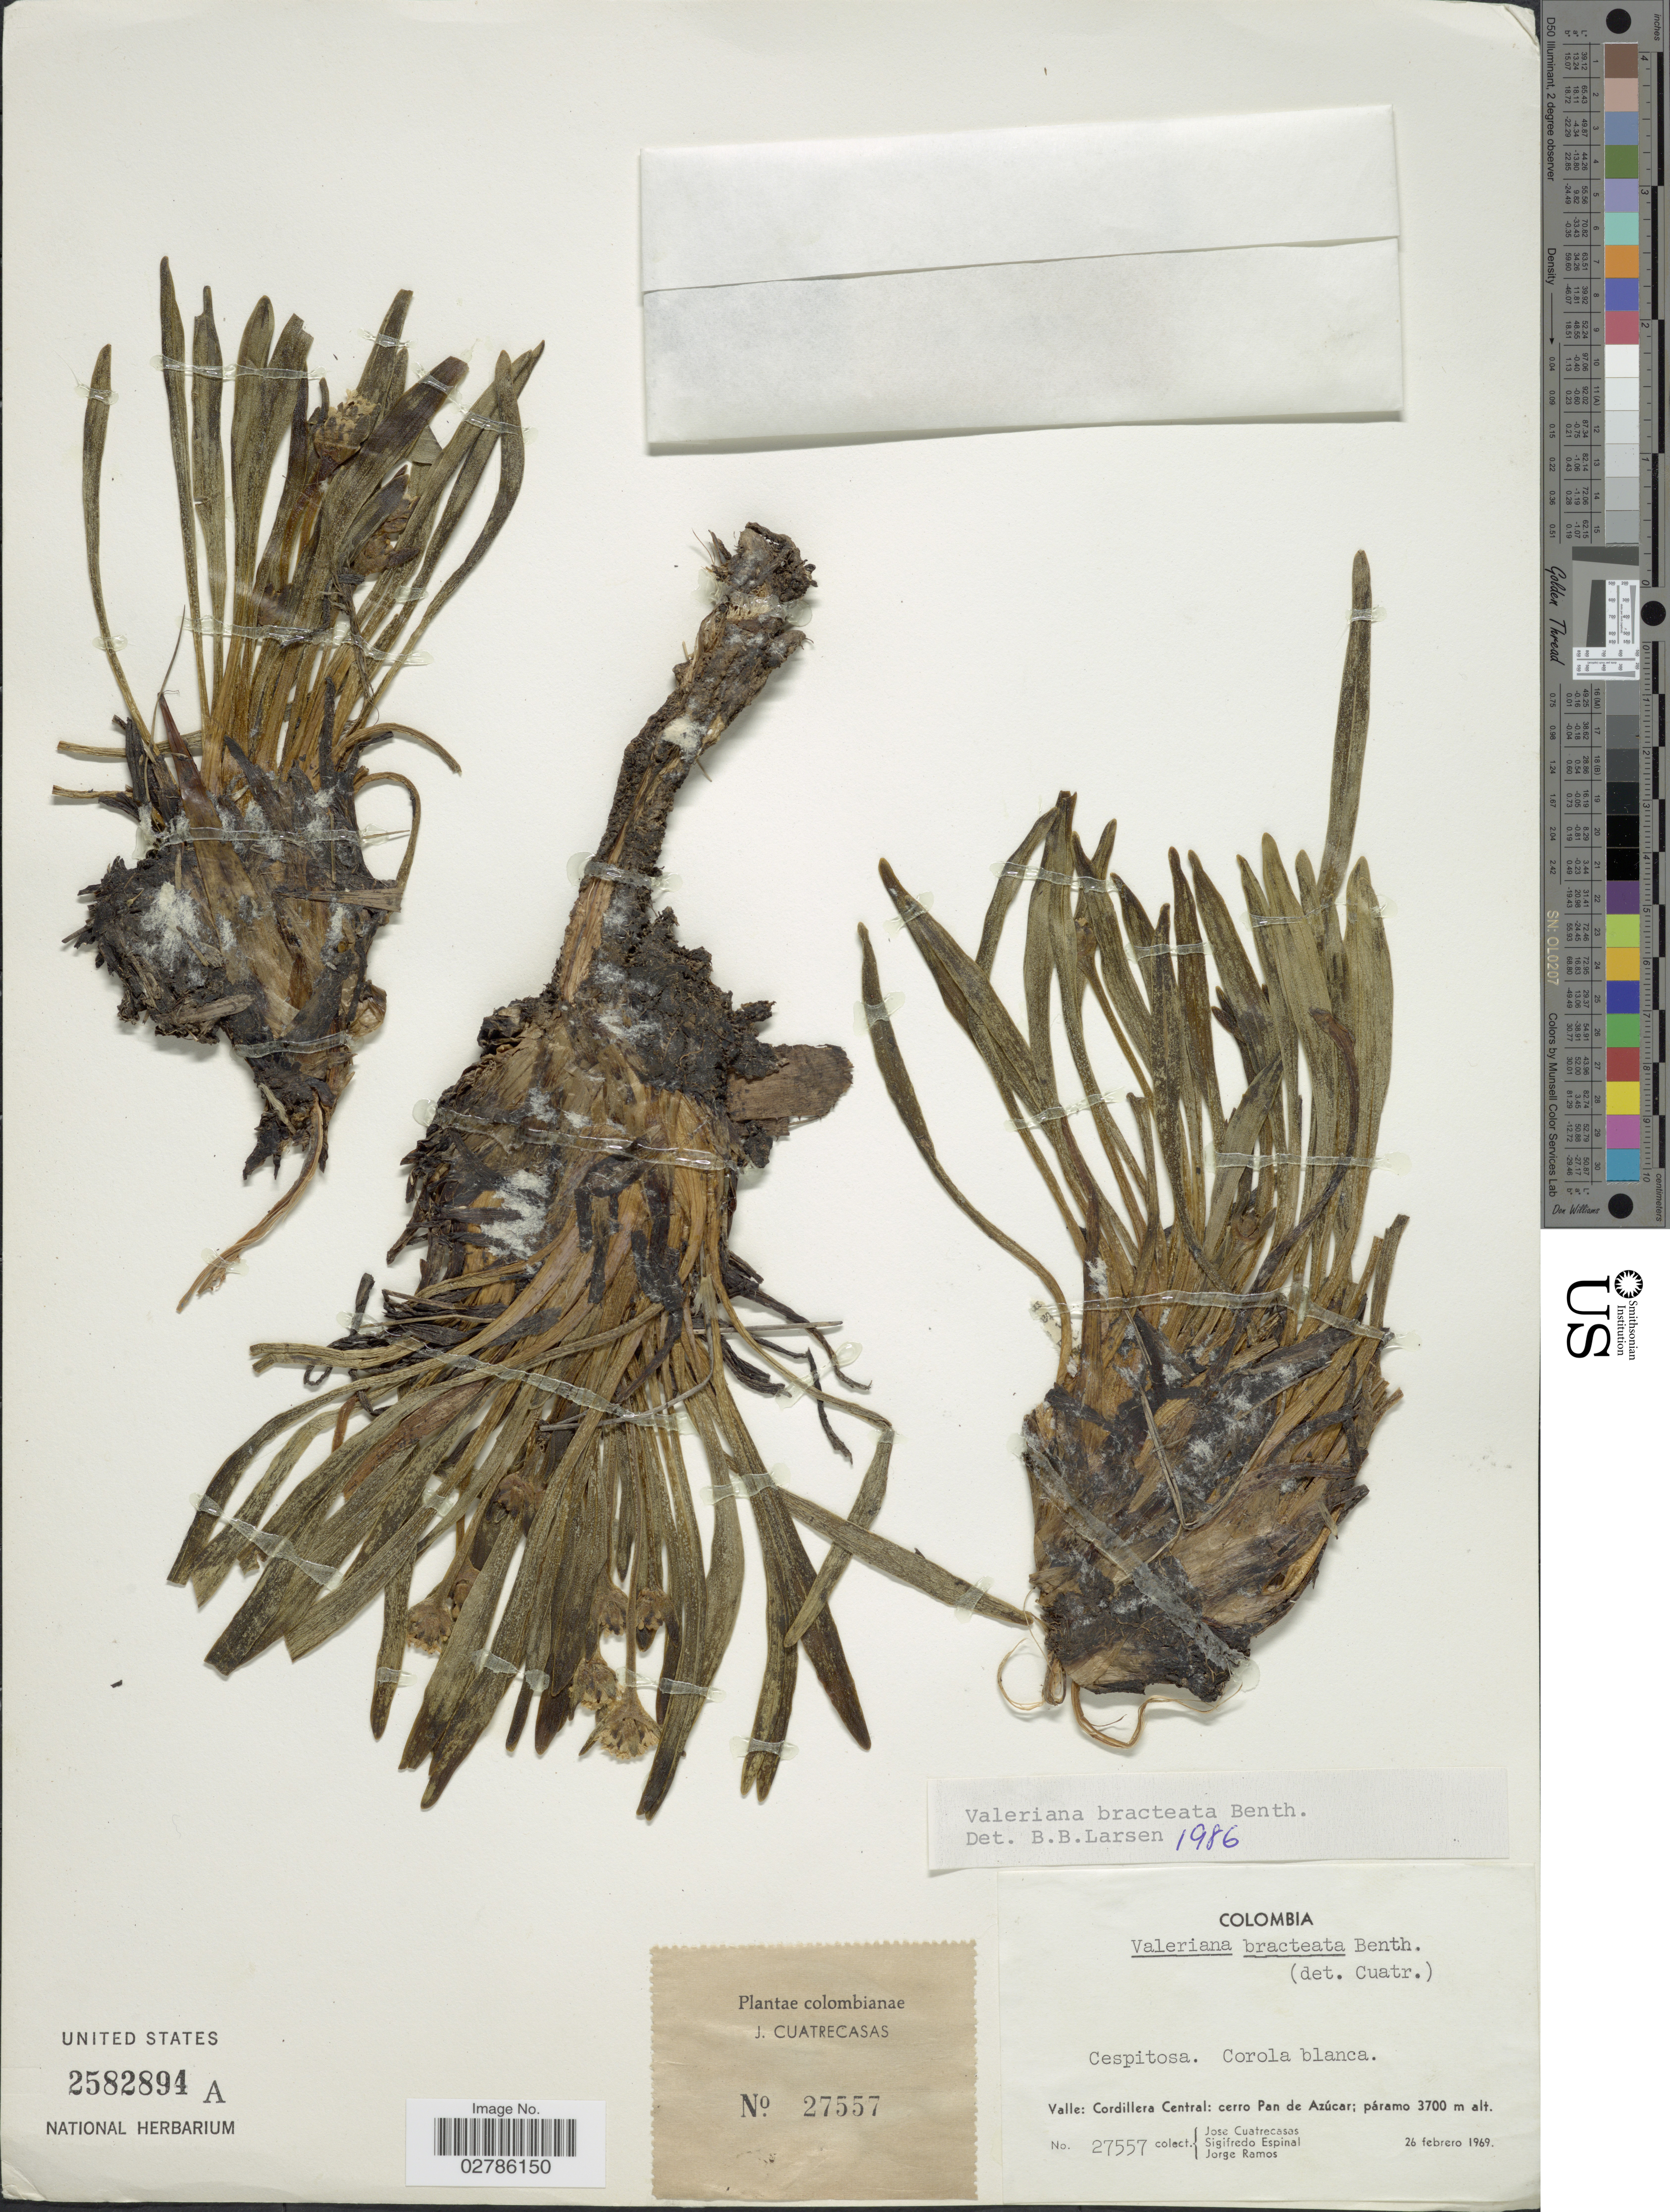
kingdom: Plantae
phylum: Tracheophyta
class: Magnoliopsida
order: Dipsacales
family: Caprifoliaceae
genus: Phyllactis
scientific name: Phyllactis bracteata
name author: (Benth.) Wedd.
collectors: J. Cuatrecasas, L. S. Espinal & J. Ramos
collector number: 27557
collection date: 1969-02-26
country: Colombia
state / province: Valle del Cauca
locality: Valle, Cordillera Central, cerro Pan de Azúcar, páramo.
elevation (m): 3700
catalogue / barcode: US 2582894A